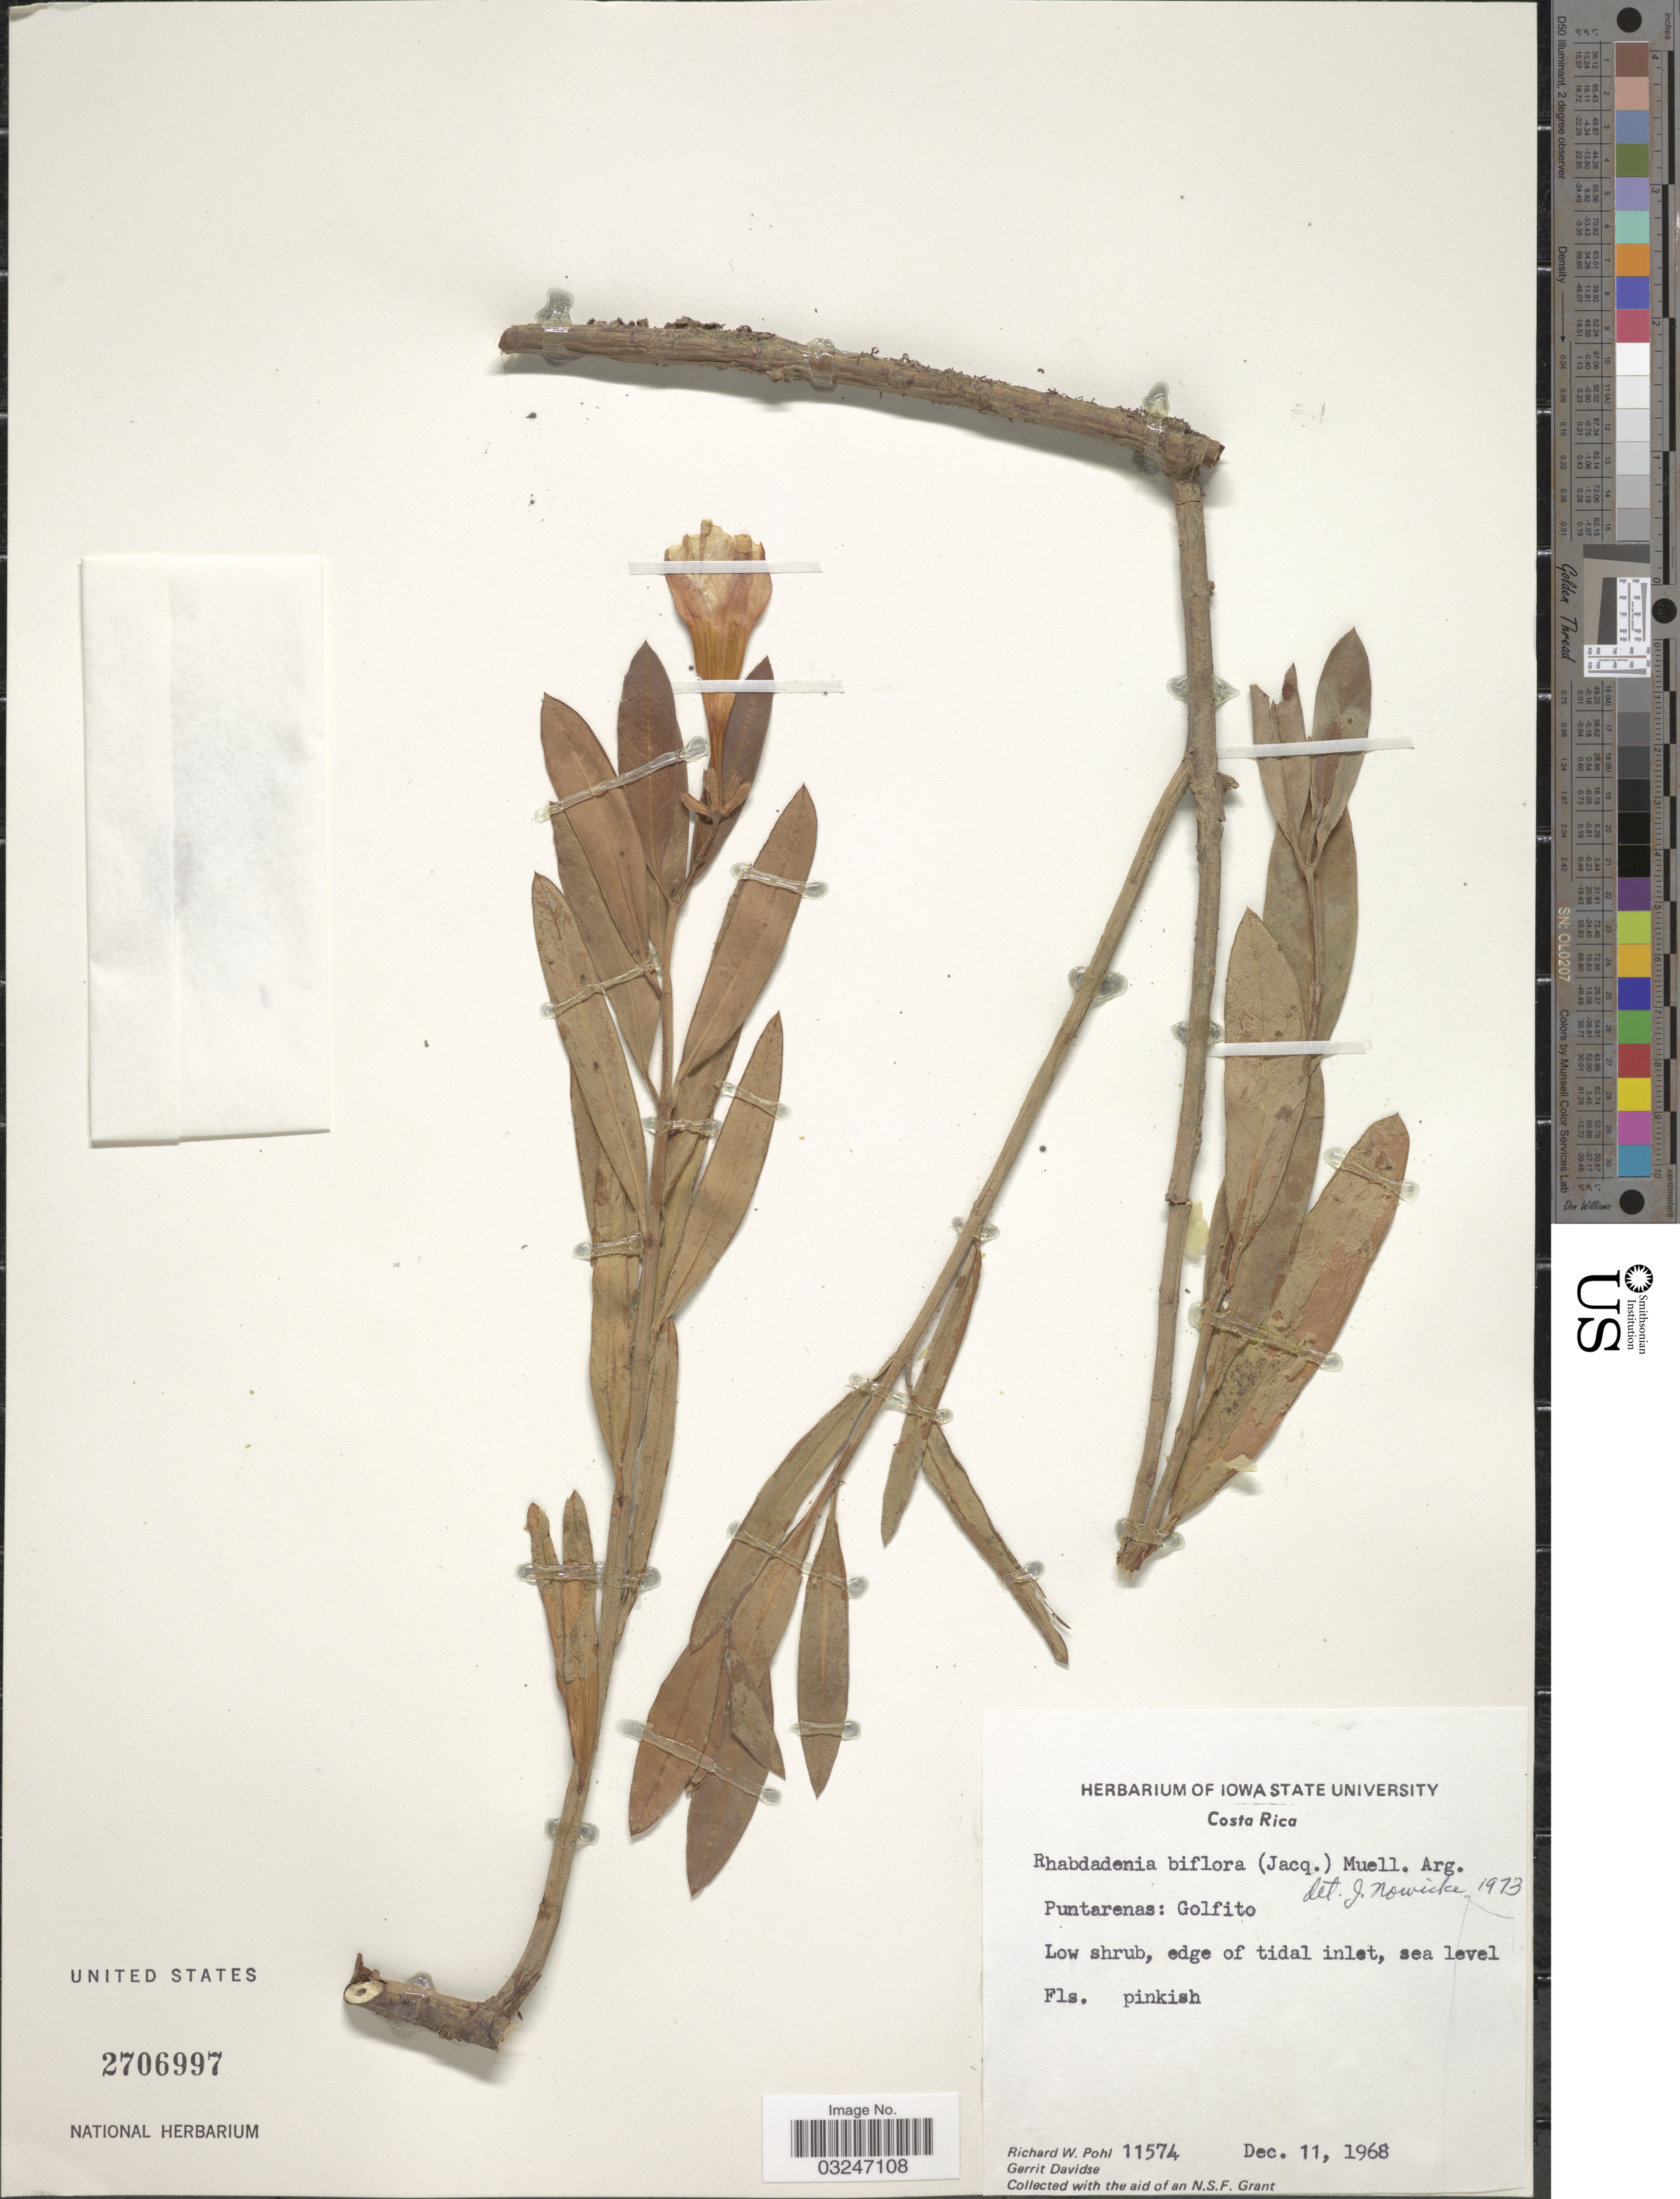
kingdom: Plantae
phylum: Tracheophyta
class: Magnoliopsida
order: Gentianales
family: Apocynaceae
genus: Rhabdadenia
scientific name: Rhabdadenia paludosa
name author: (Vahl) Miers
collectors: R. W. Pohl & G. Davidse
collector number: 11574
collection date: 1968-12-11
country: Costa Rica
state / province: Puntarenas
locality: Golfito.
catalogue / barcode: US 2706997